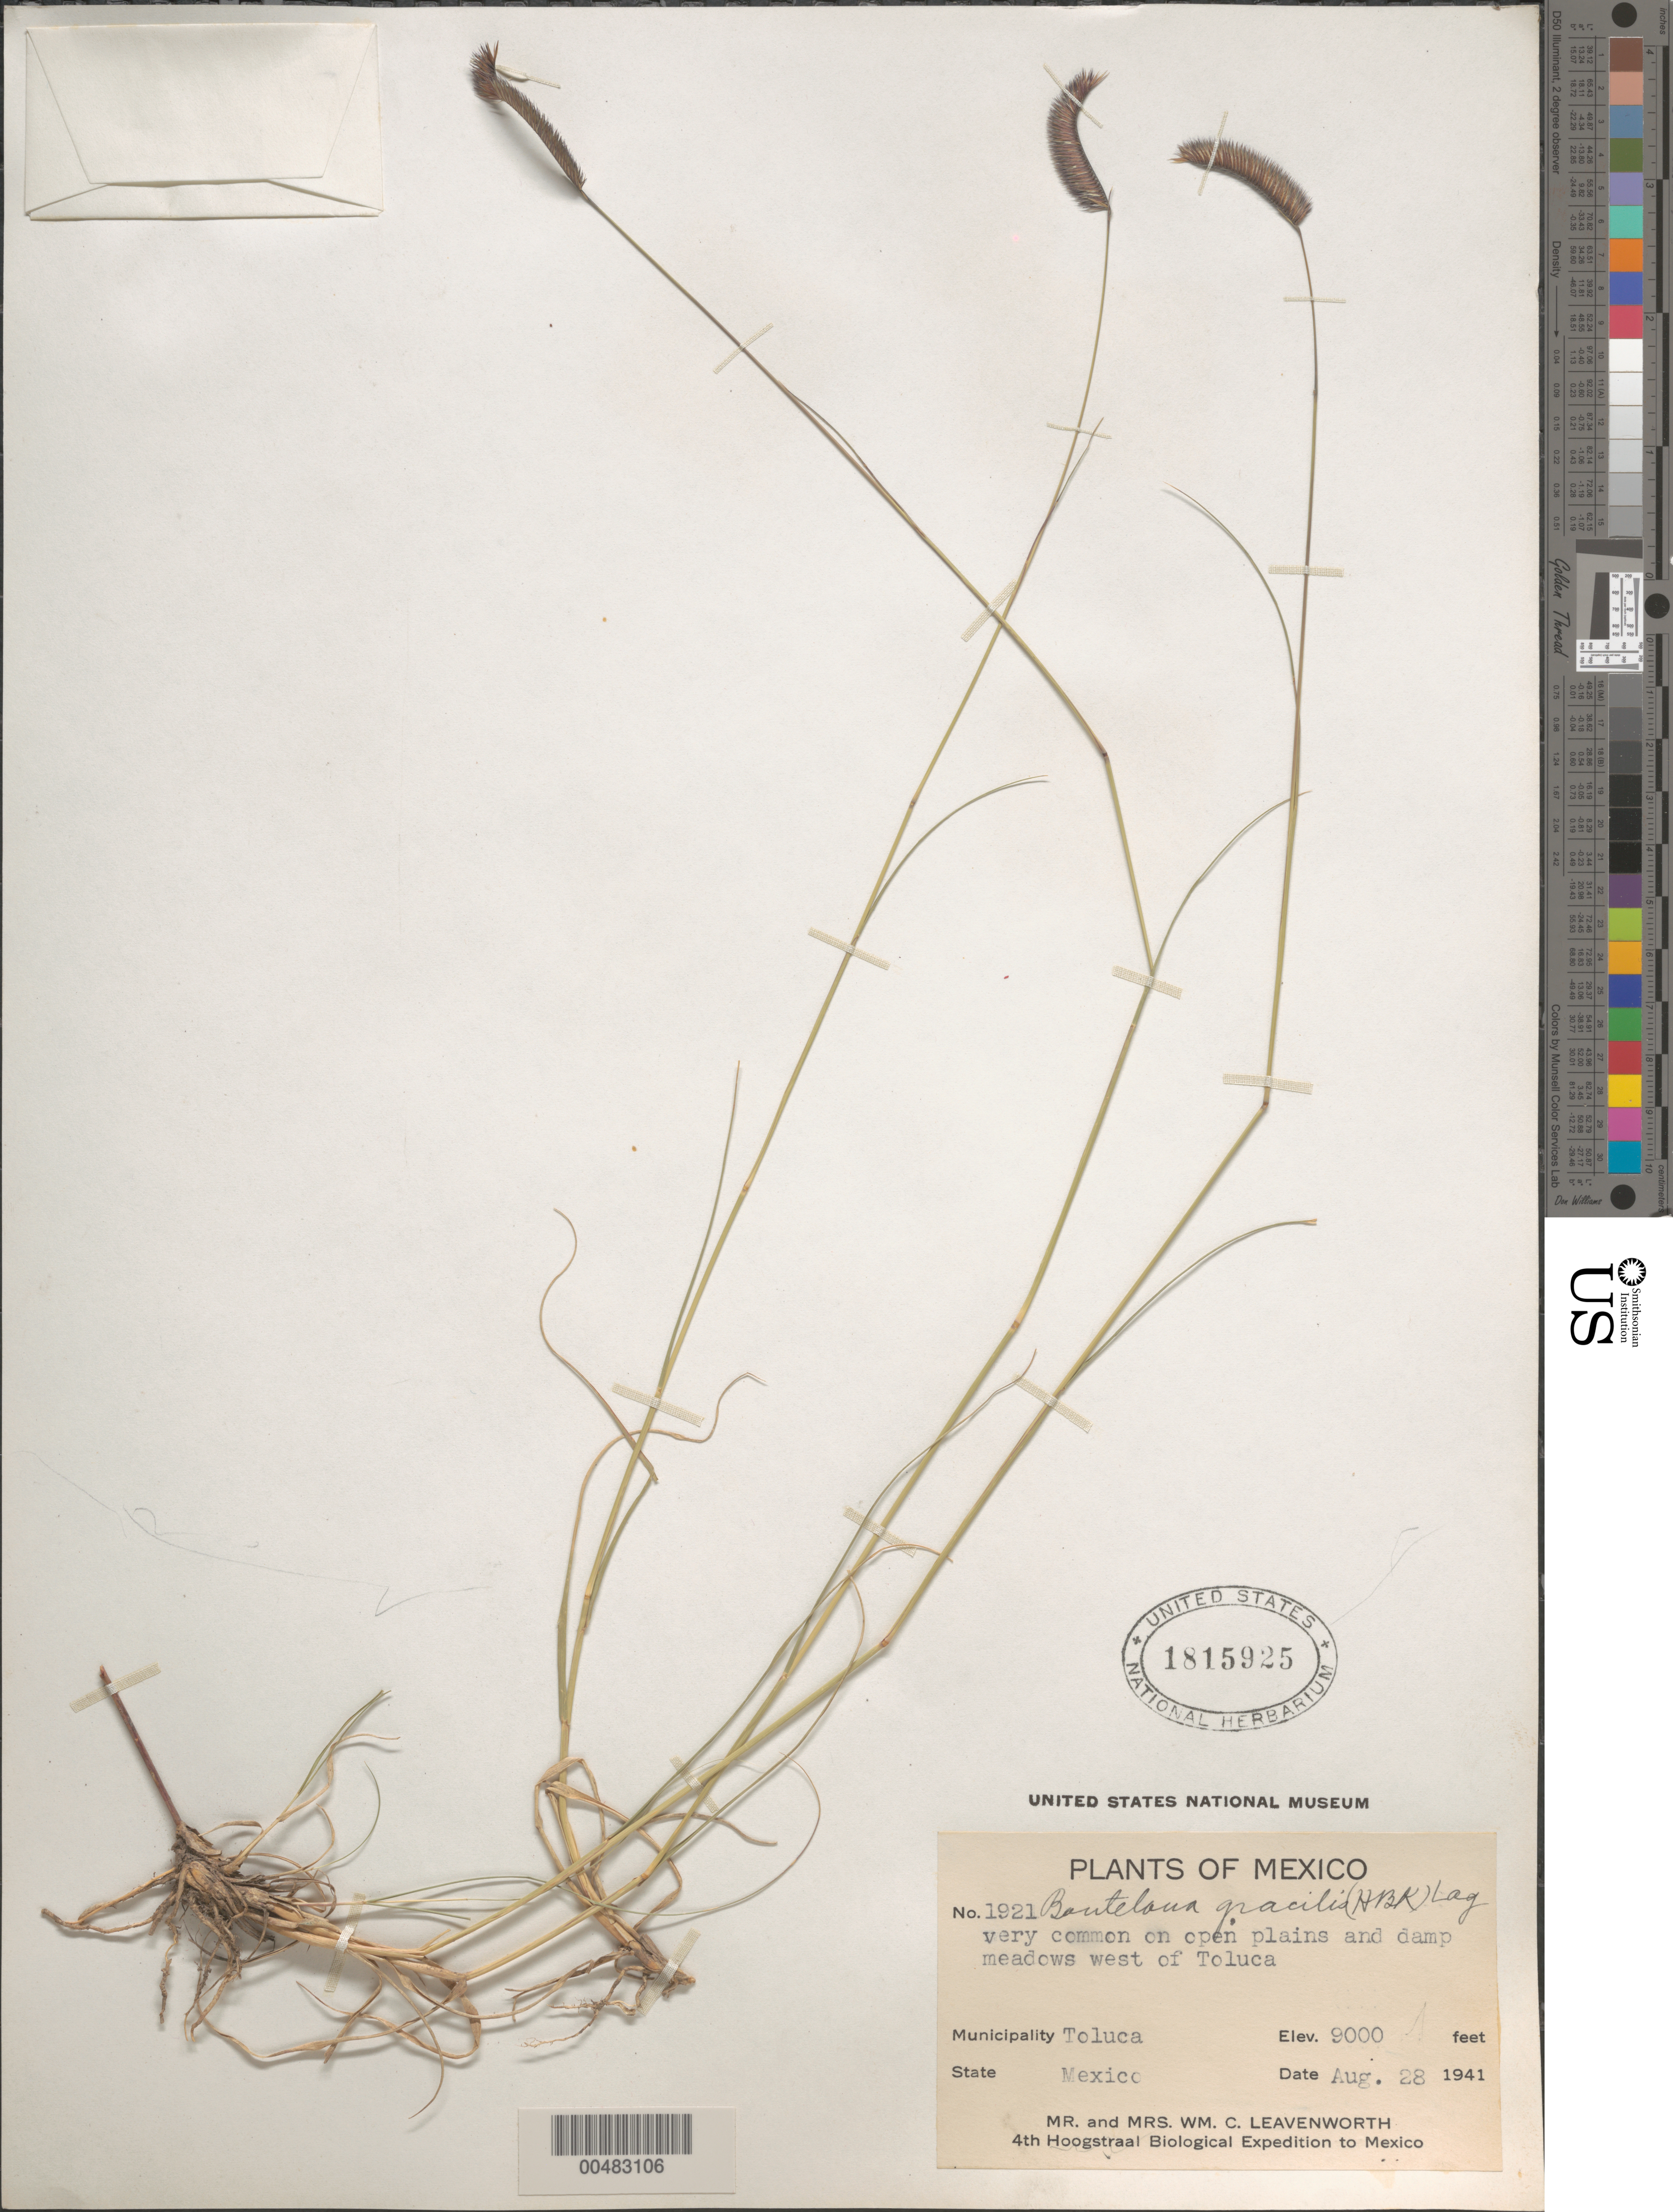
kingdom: Plantae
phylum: Tracheophyta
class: Liliopsida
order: Poales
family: Poaceae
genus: Bouteloua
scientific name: Bouteloua gracilis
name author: (Kunth) Lag. ex Griffiths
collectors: W. C. Leavenworth & Leavenworth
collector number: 1921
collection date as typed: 28 Aug 1941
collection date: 1941-08-28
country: Mexico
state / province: México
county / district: Toluca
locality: W of Toluca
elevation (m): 2743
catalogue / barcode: US 1815925